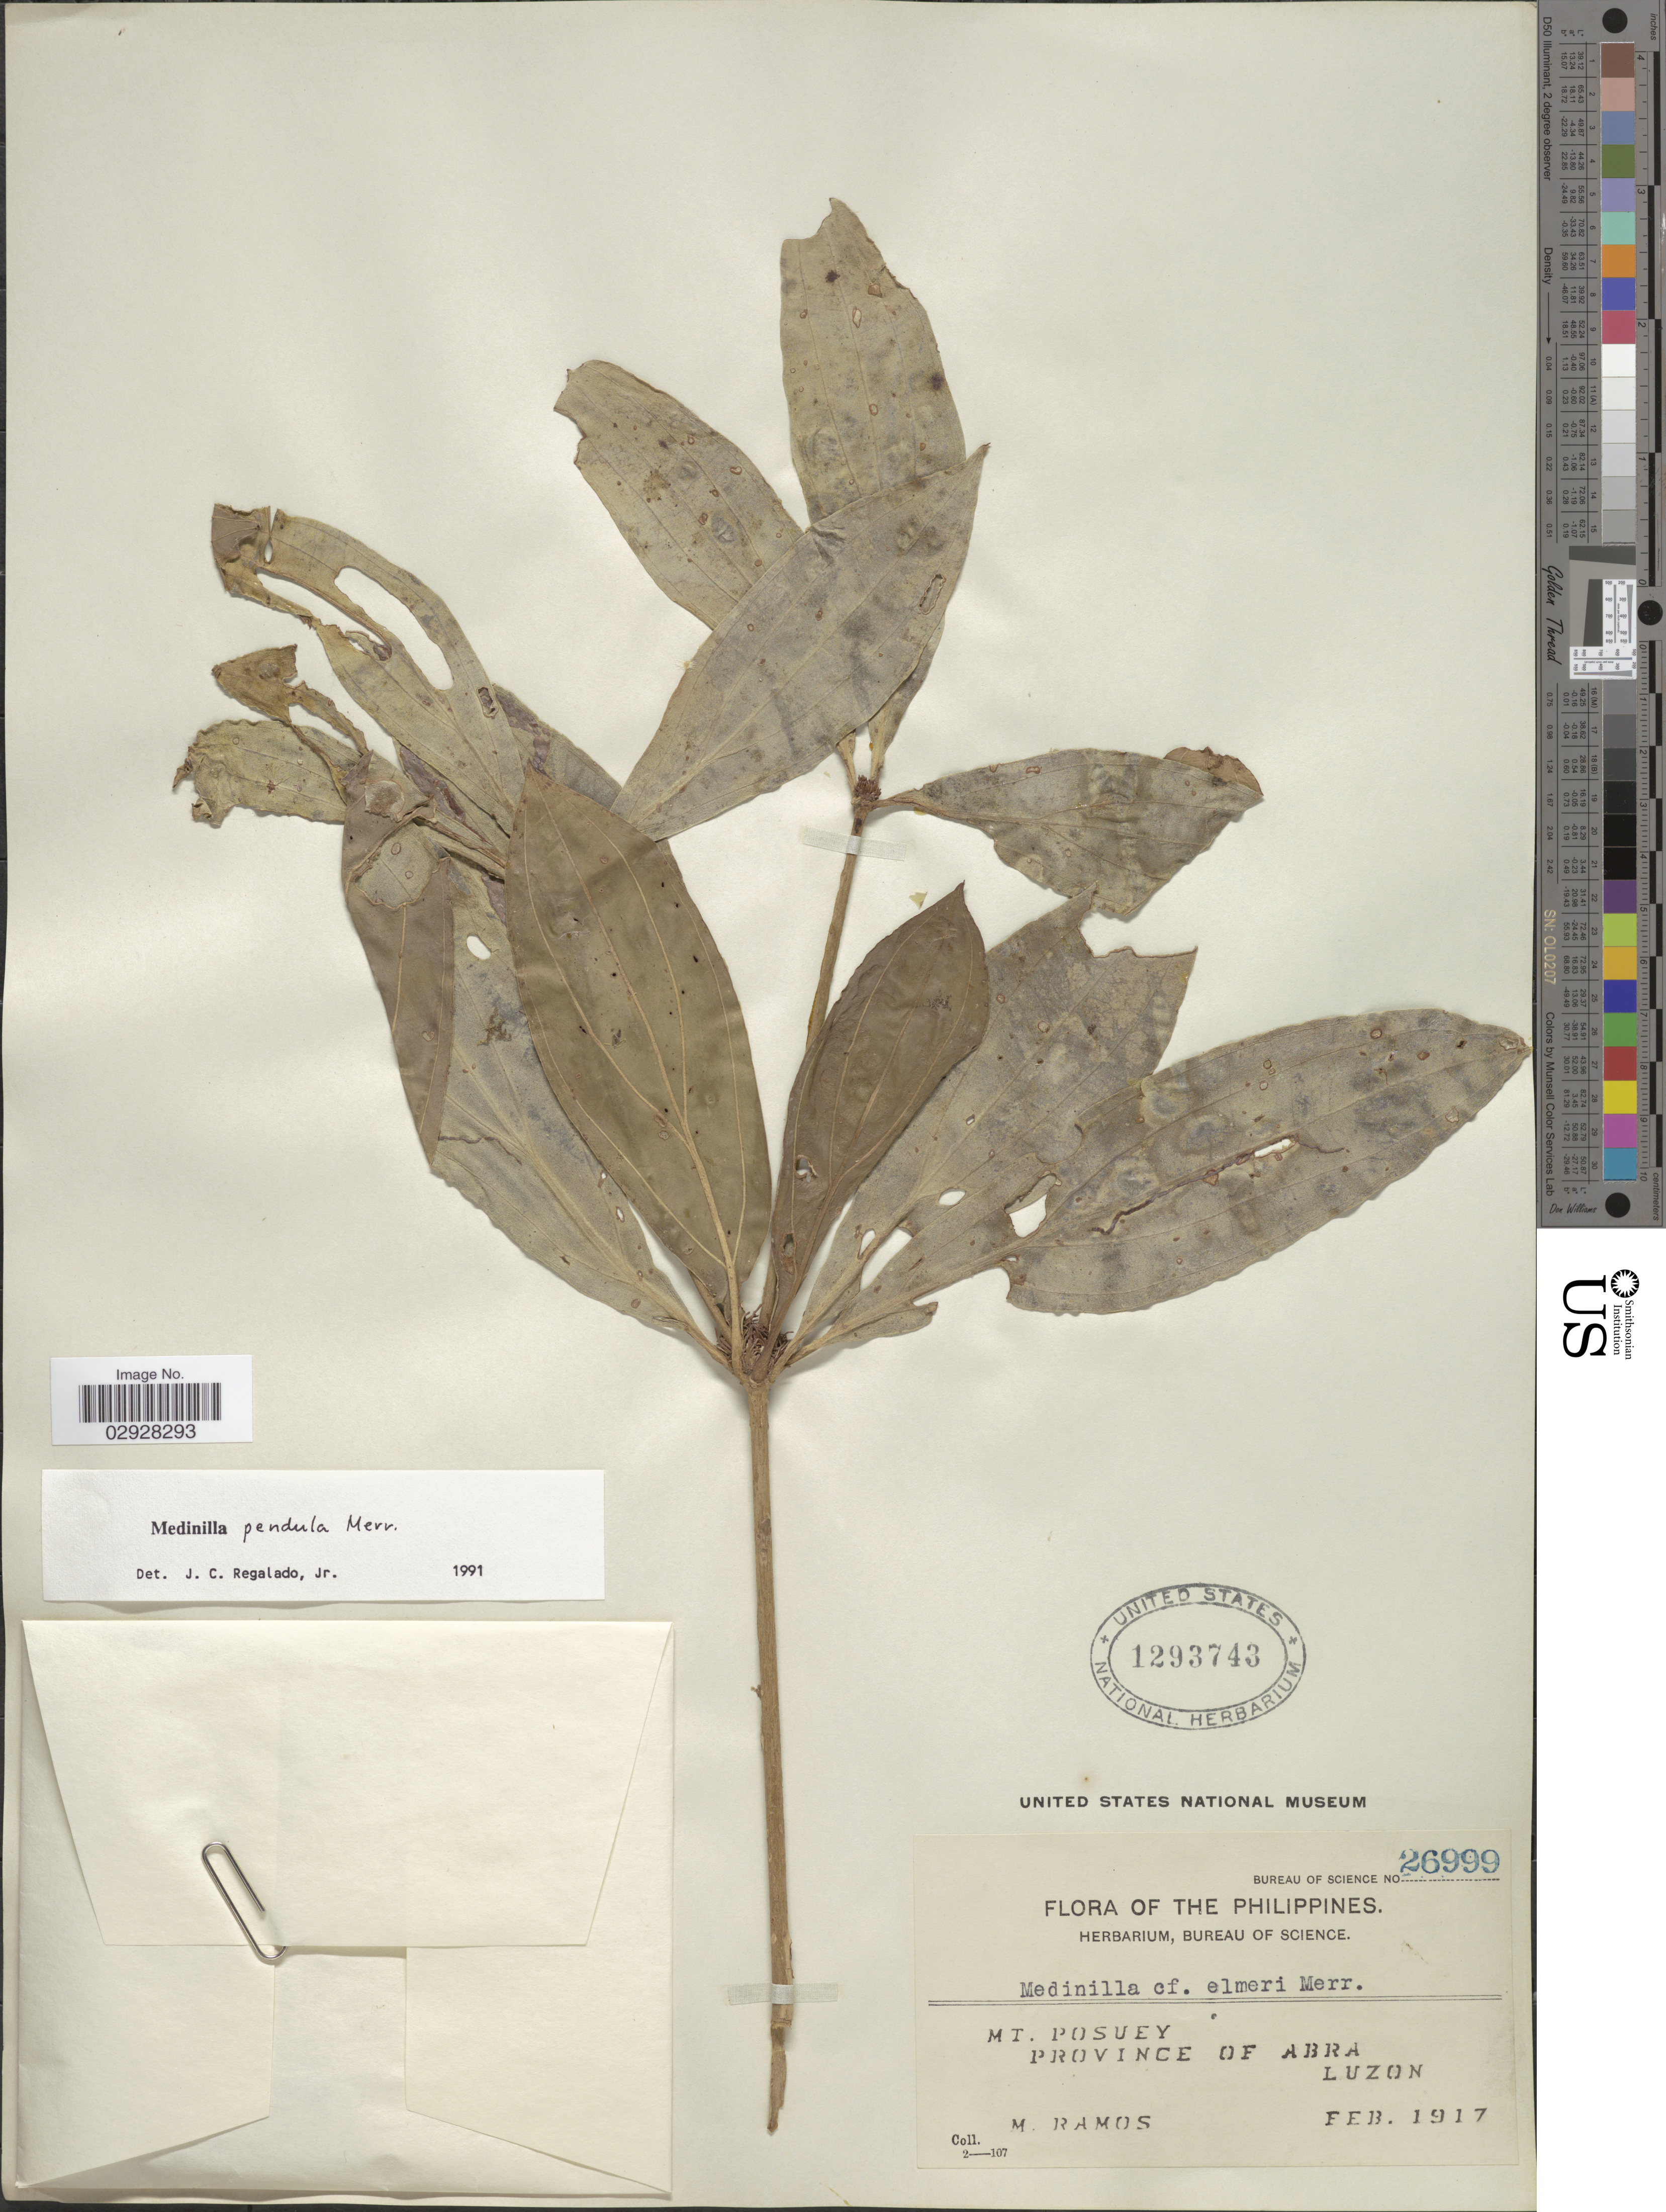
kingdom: Plantae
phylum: Tracheophyta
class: Magnoliopsida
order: Myrtales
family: Melastomataceae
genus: Medinilla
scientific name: Medinilla pendula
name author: Merr.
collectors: M. Ramos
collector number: Bureau of Science 26999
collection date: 1917-02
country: Philippines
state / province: Cordillera (Administrative Region)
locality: Mt. Posuey. Province of Abra, Luzon.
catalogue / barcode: US 1293743